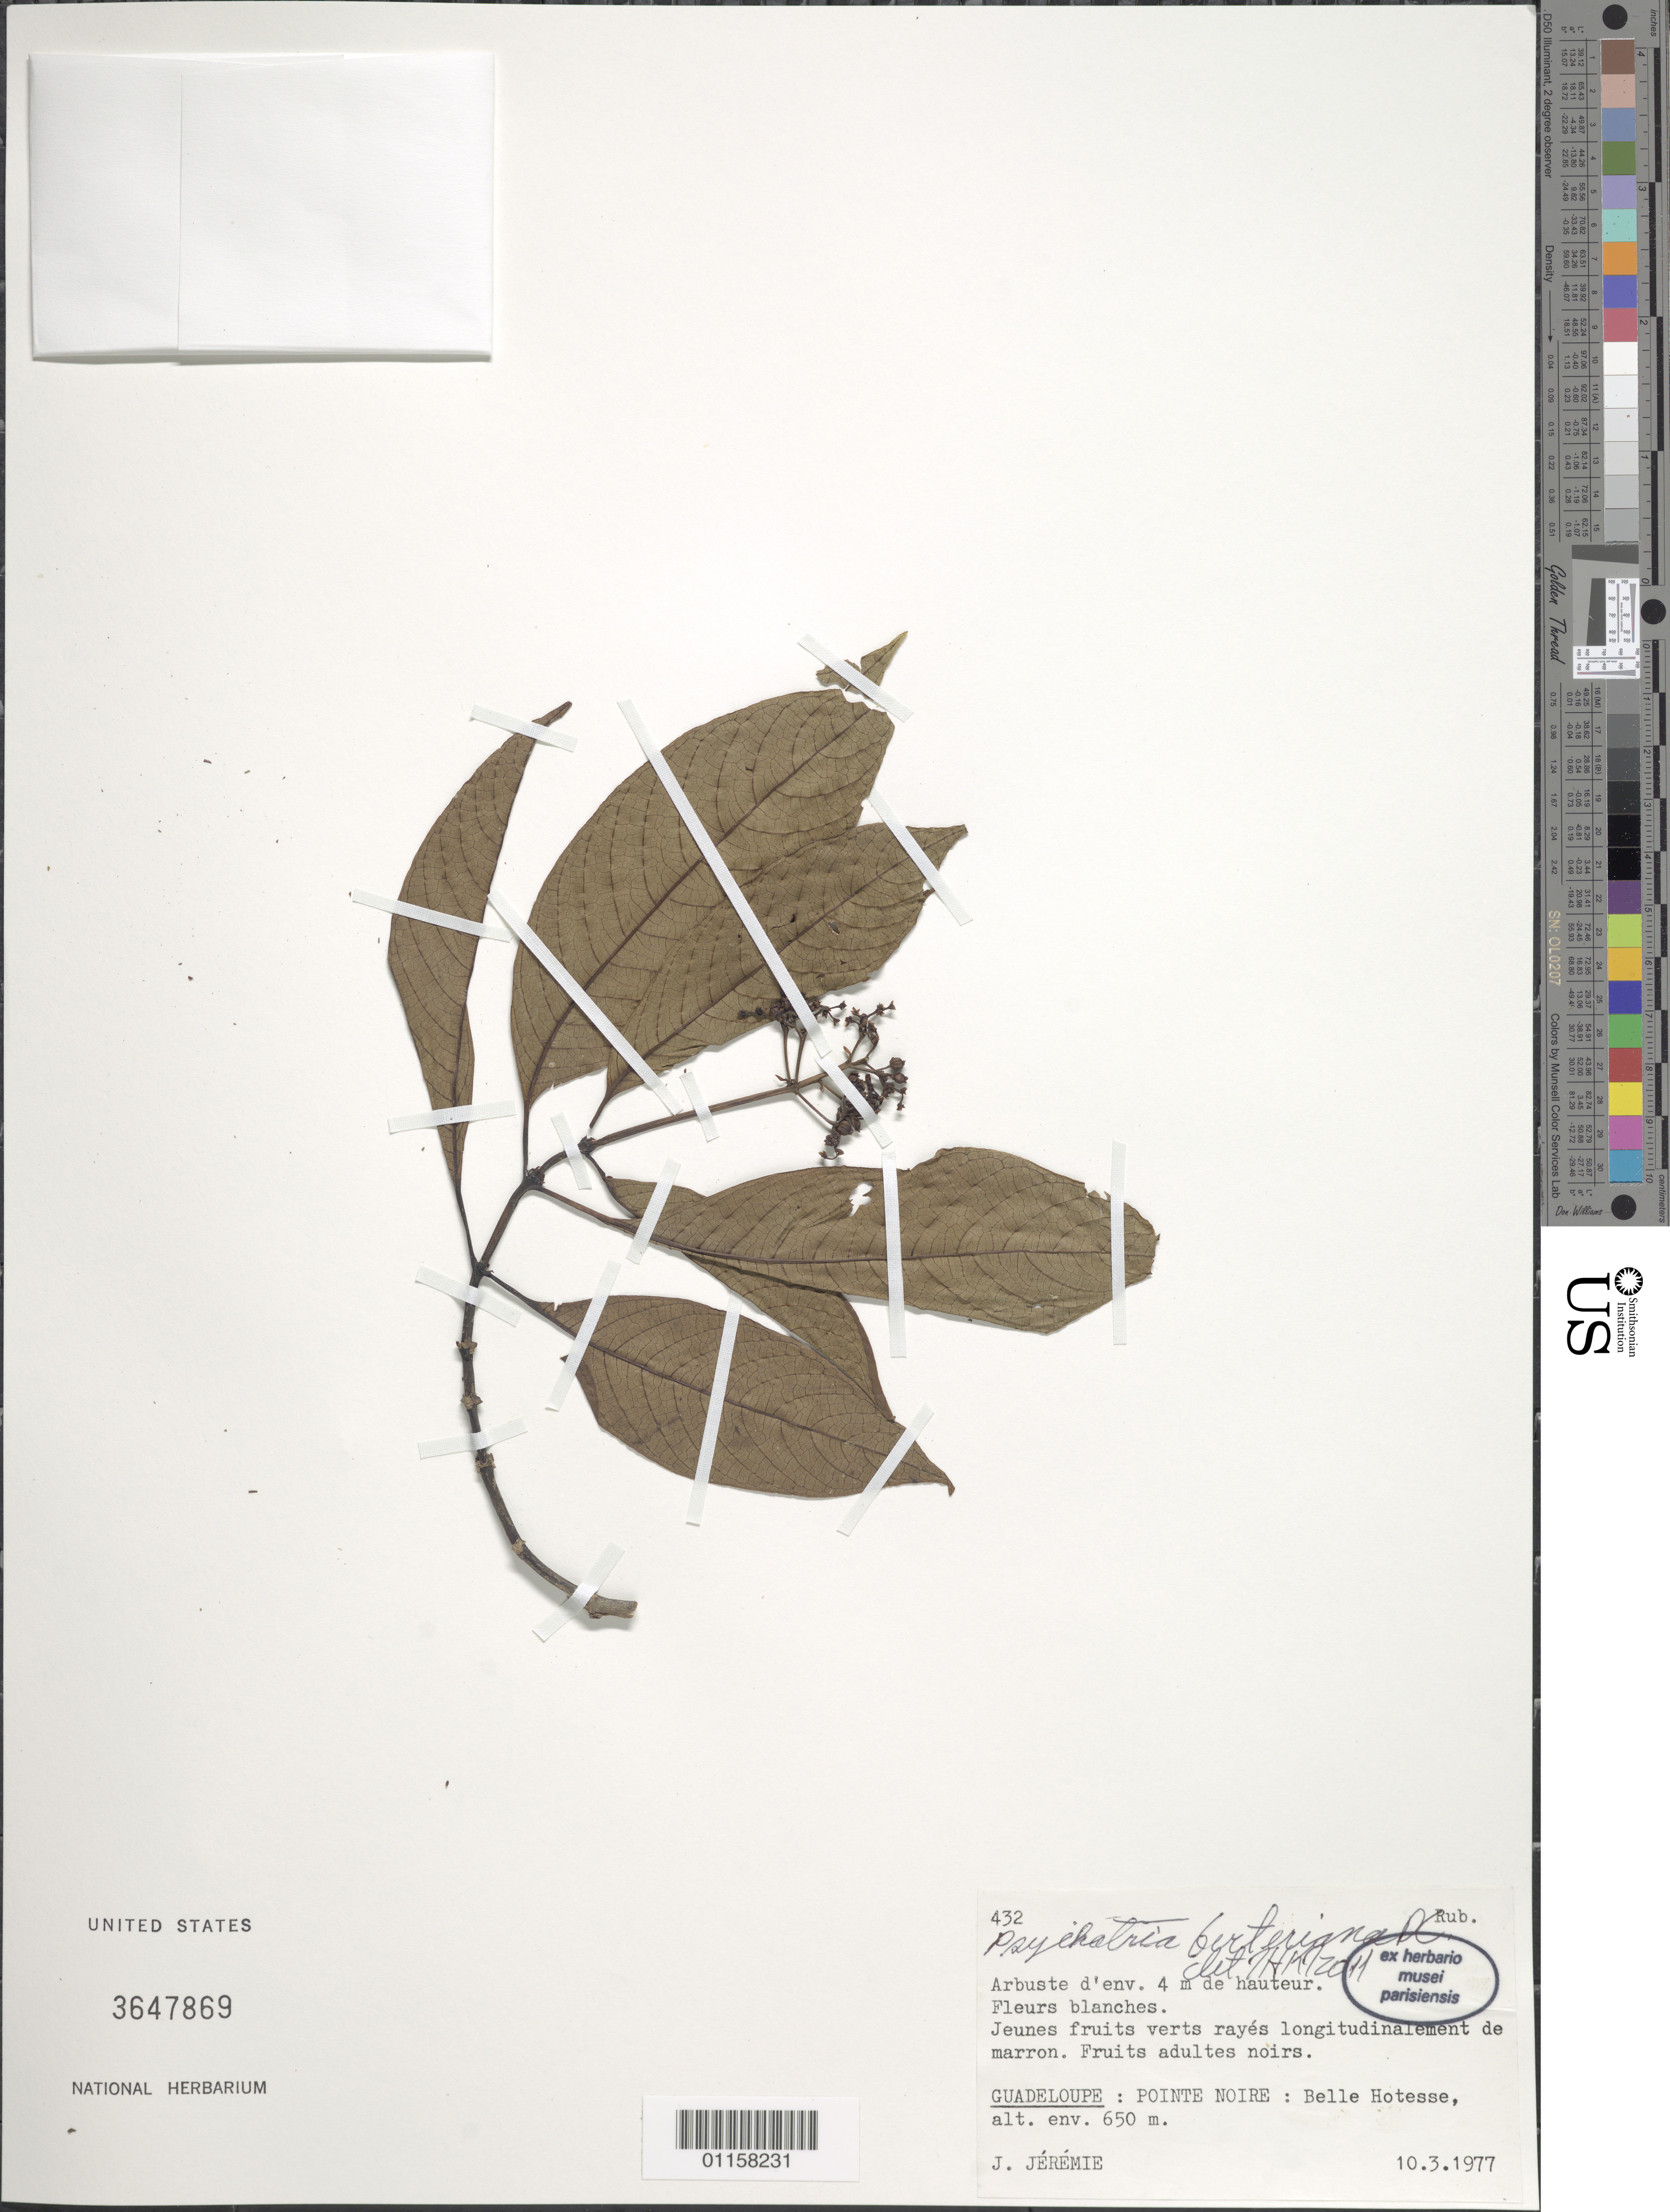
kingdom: Plantae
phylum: Tracheophyta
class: Magnoliopsida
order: Gentianales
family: Rubiaceae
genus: Psychotria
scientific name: Psychotria berteroana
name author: DC.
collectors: J. Jérémie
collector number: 432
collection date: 1977-03-10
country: Guadeloupe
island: Basse Terre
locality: Pointe Noire, Belle Hotesse.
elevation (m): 650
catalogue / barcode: US 3647869